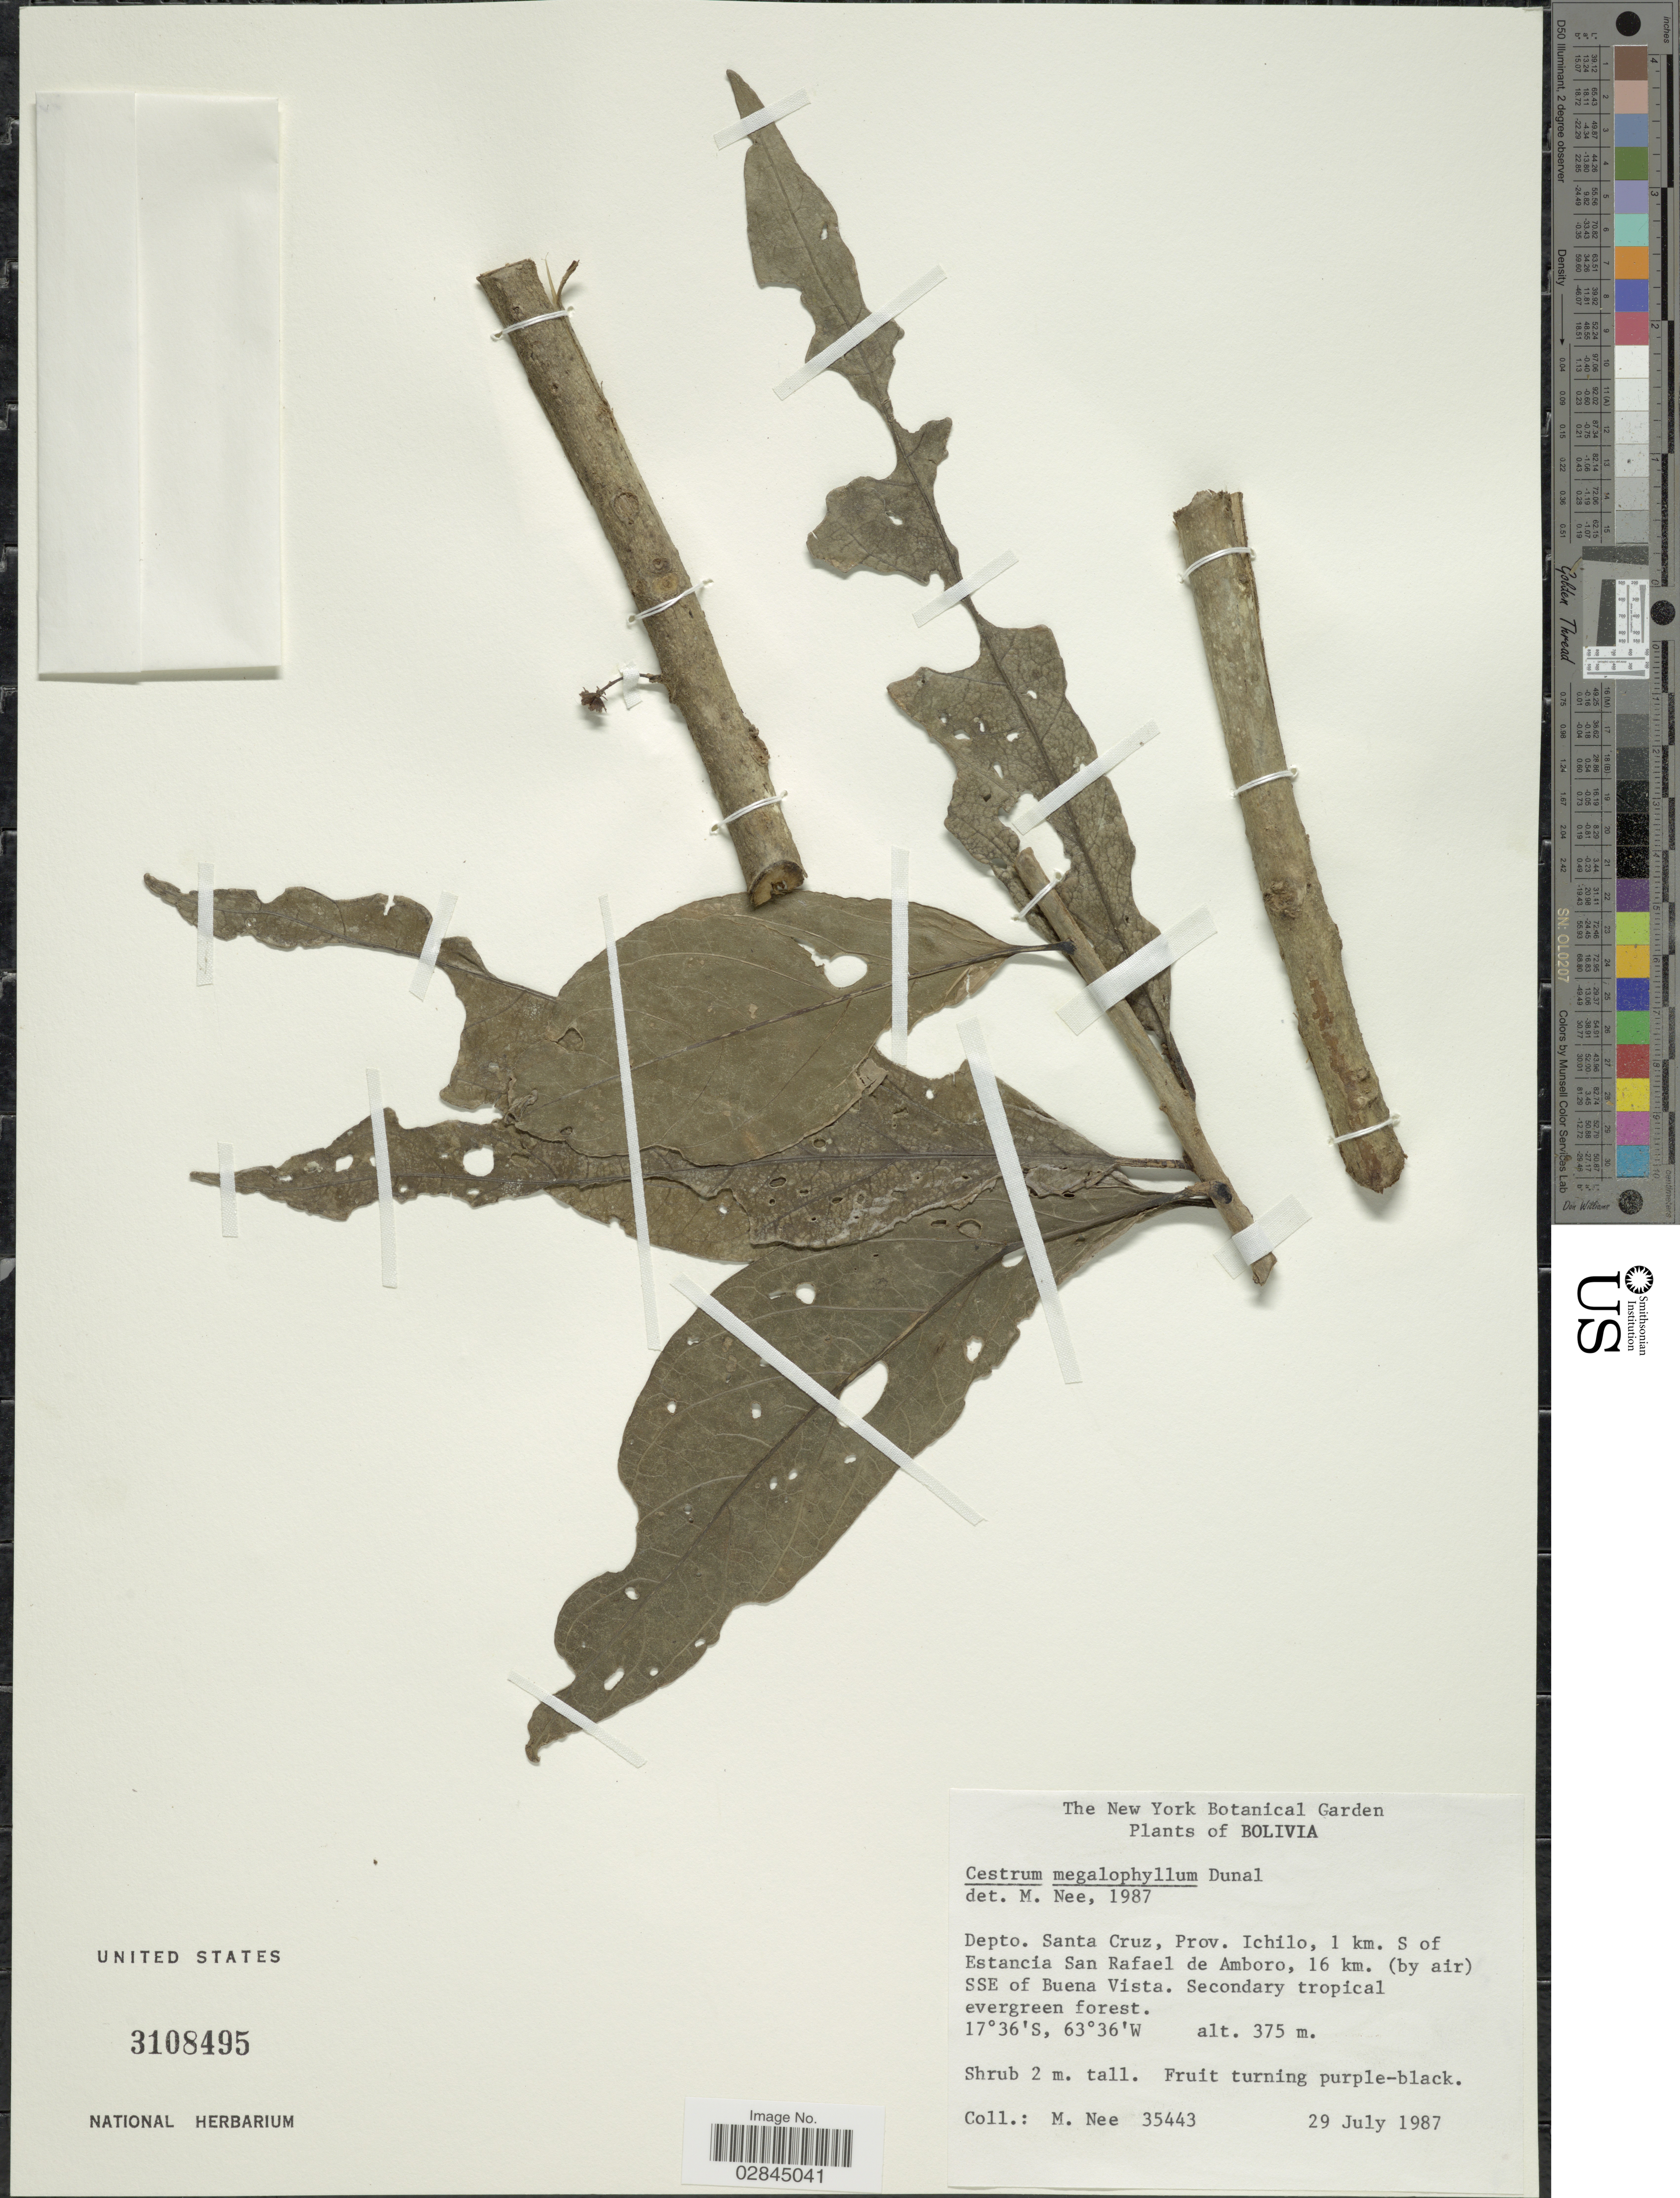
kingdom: Plantae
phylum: Tracheophyta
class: Magnoliopsida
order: Solanales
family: Solanaceae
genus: Cestrum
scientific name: Cestrum schlechtendahlii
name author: G. Don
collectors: M. Nee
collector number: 35443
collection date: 1987-07-29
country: Bolivia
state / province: Santa Cruz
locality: Depto. Santa Cruz, Prov. Ichilo, 1 km. S of Estancia San Rafael de Amboro, 16 km. (by air) SSE of Buena Vista.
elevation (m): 375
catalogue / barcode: US 3108495